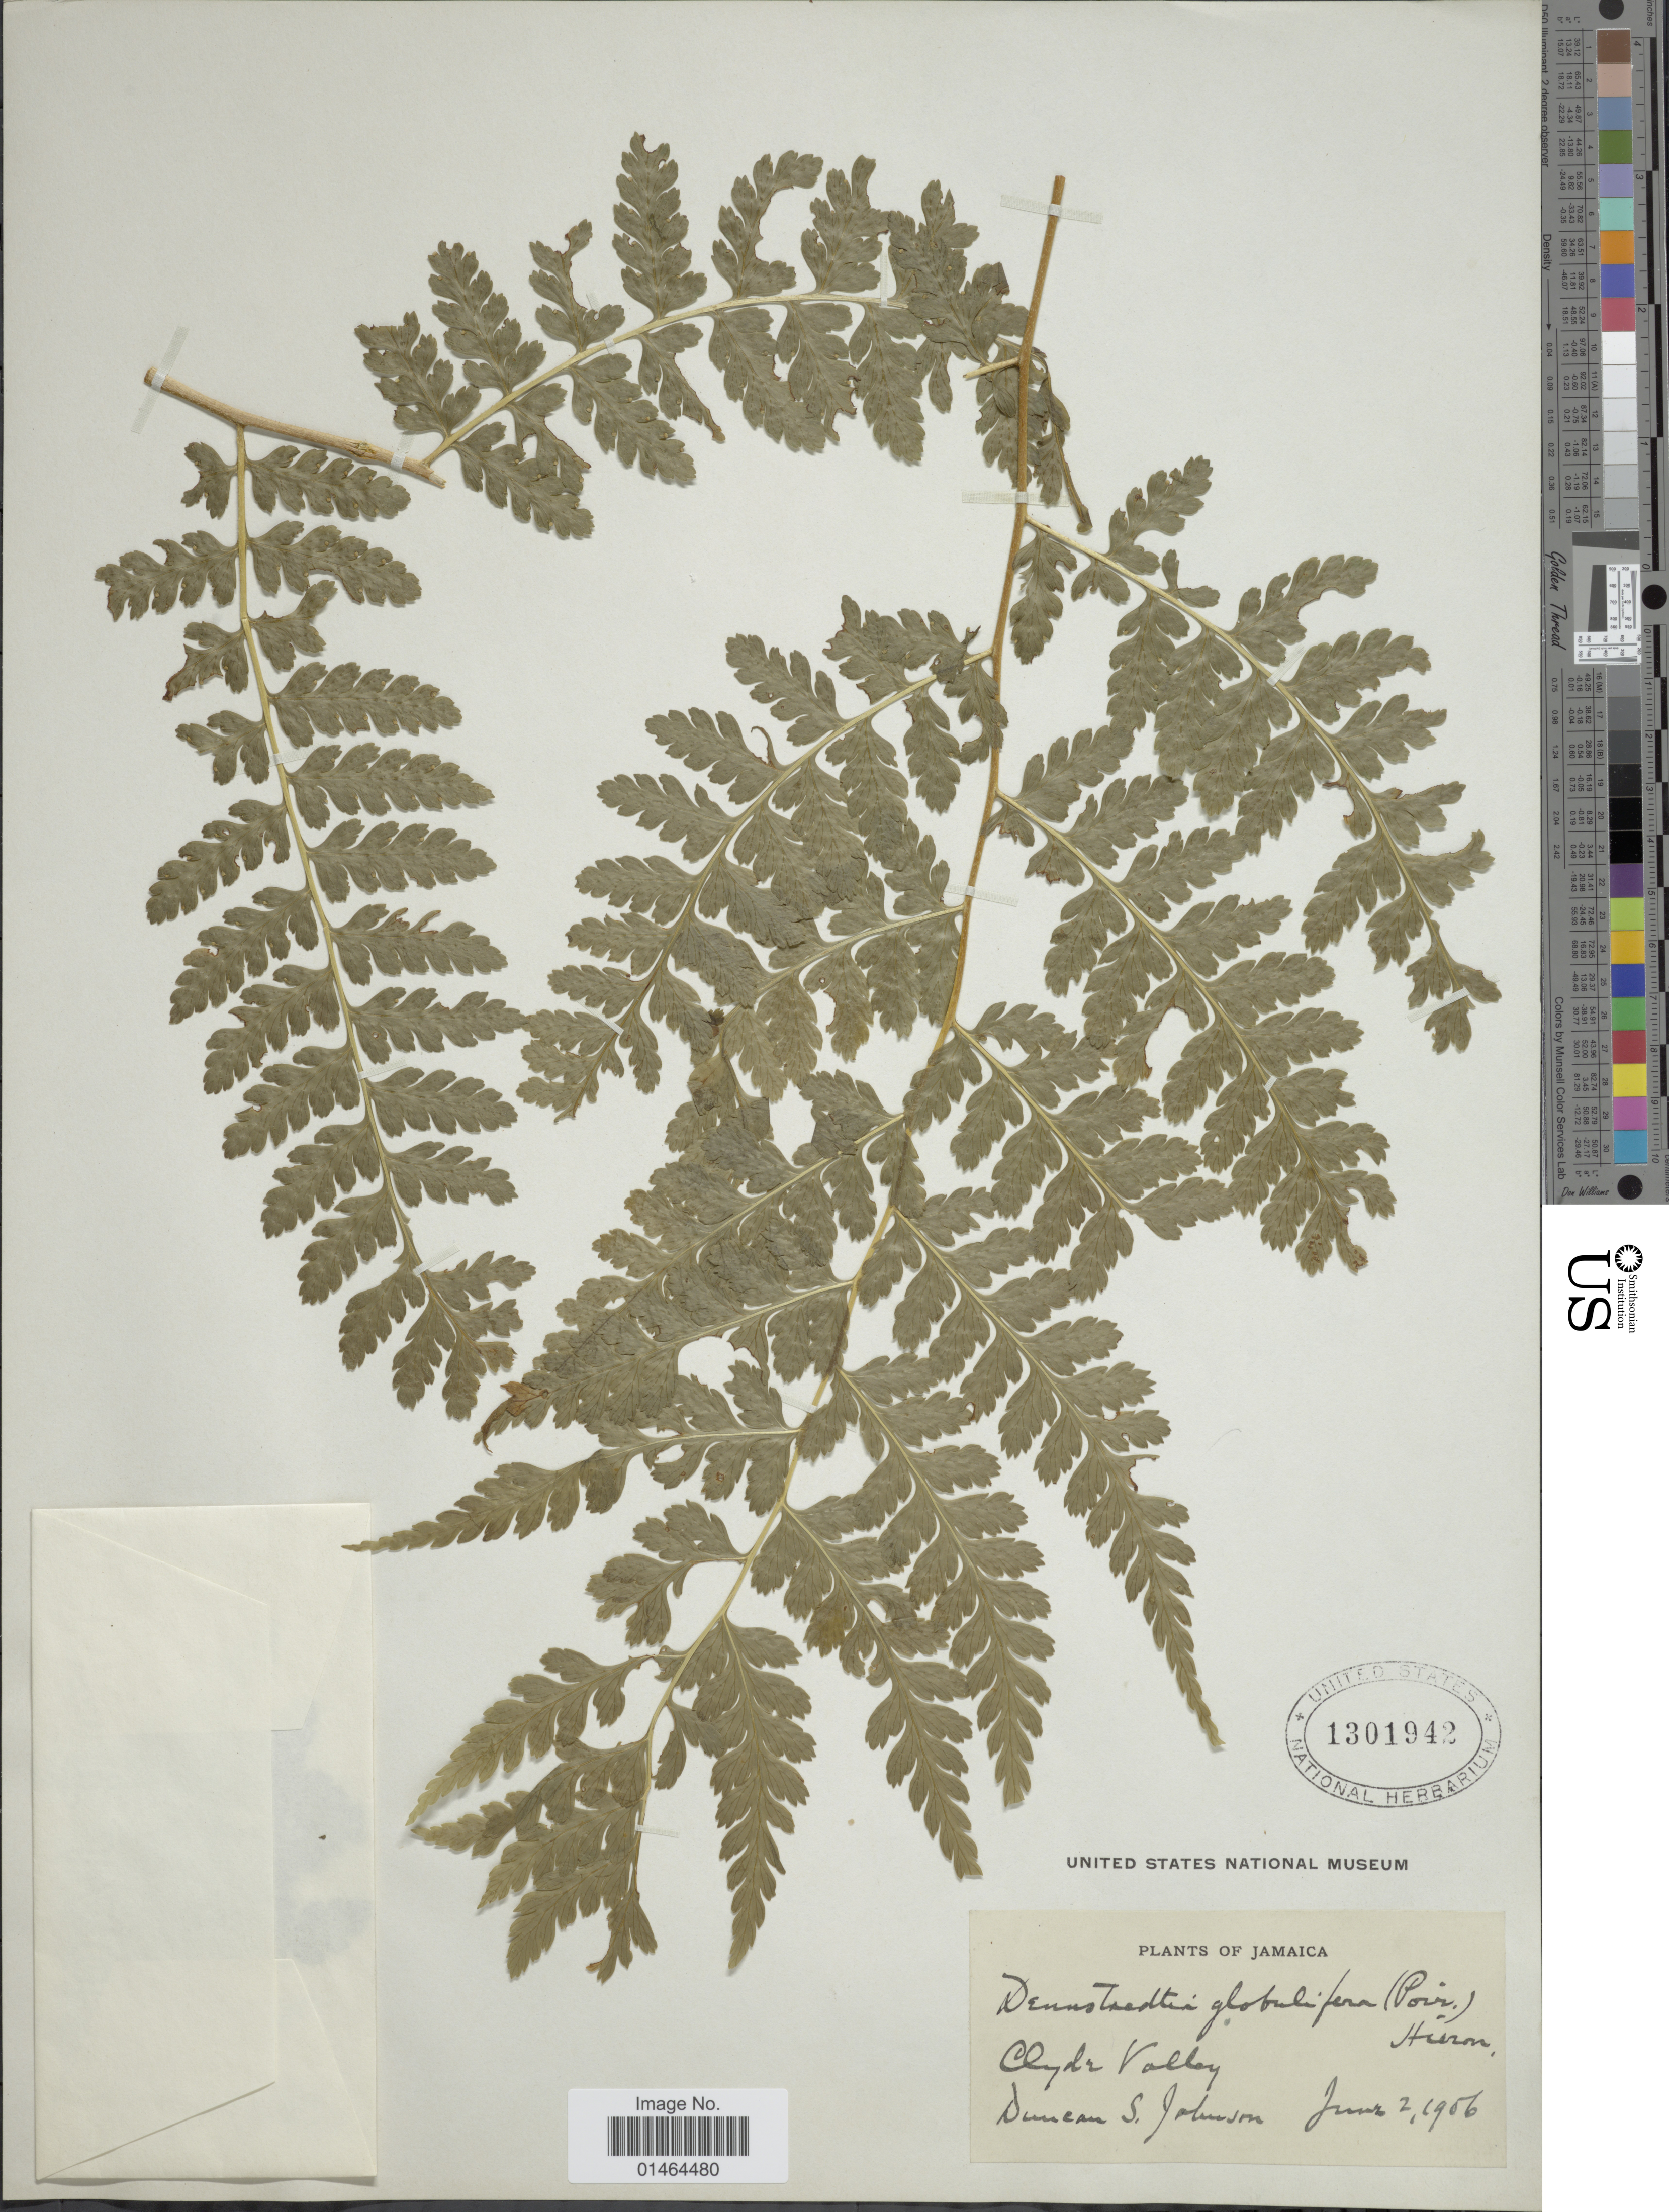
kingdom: Plantae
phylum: Tracheophyta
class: Polypodiopsida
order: Polypodiales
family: Dennstaedtiaceae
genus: Dennstaedtia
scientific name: Dennstaedtia globulifera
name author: (Poir.) Hieron.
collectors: D. S. Johnson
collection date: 1906-06-02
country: Jamaica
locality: Clyde Valley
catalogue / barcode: US 1301942